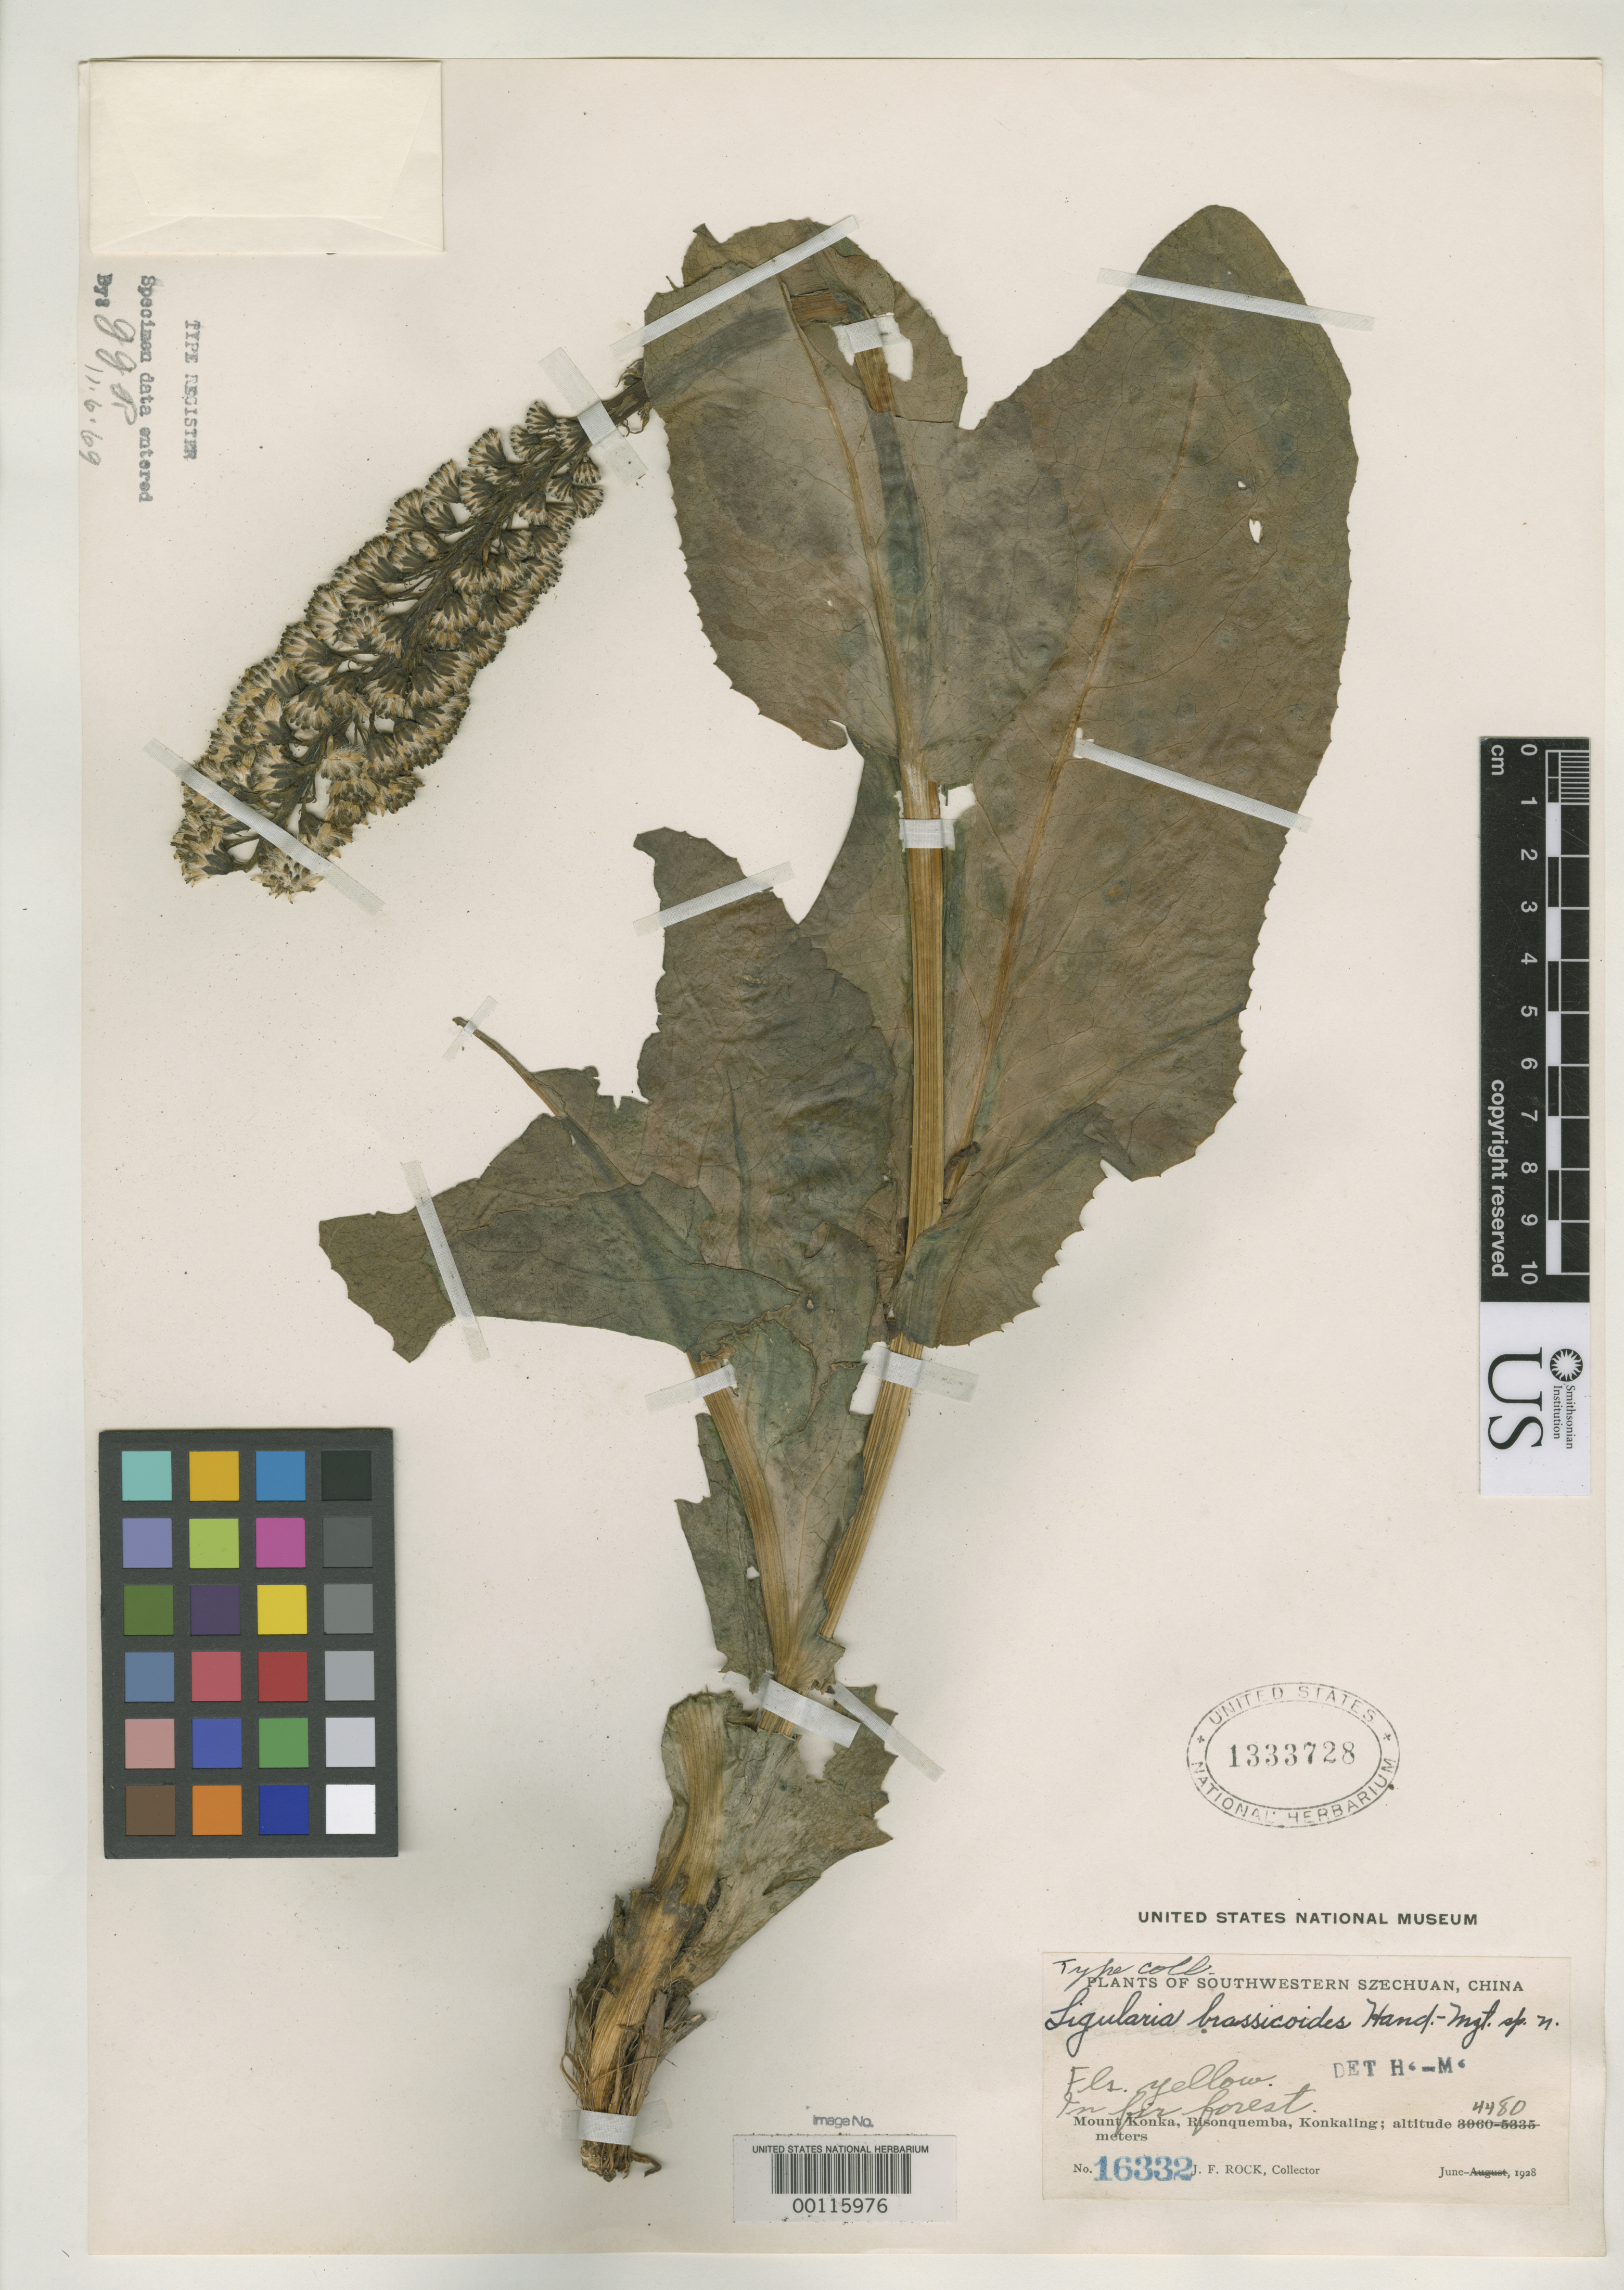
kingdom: Plantae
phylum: Tracheophyta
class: Magnoliopsida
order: Asterales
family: Asteraceae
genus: Ligularia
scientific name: Ligularia brassicoides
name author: Hand.-Mazz.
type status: Isotype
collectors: J. F. Rock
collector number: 16332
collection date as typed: Jun 1928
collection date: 1928-06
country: China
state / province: Sichuan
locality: Konkaling, Berg Konka Risonquemba.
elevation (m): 3960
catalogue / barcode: US 1333728